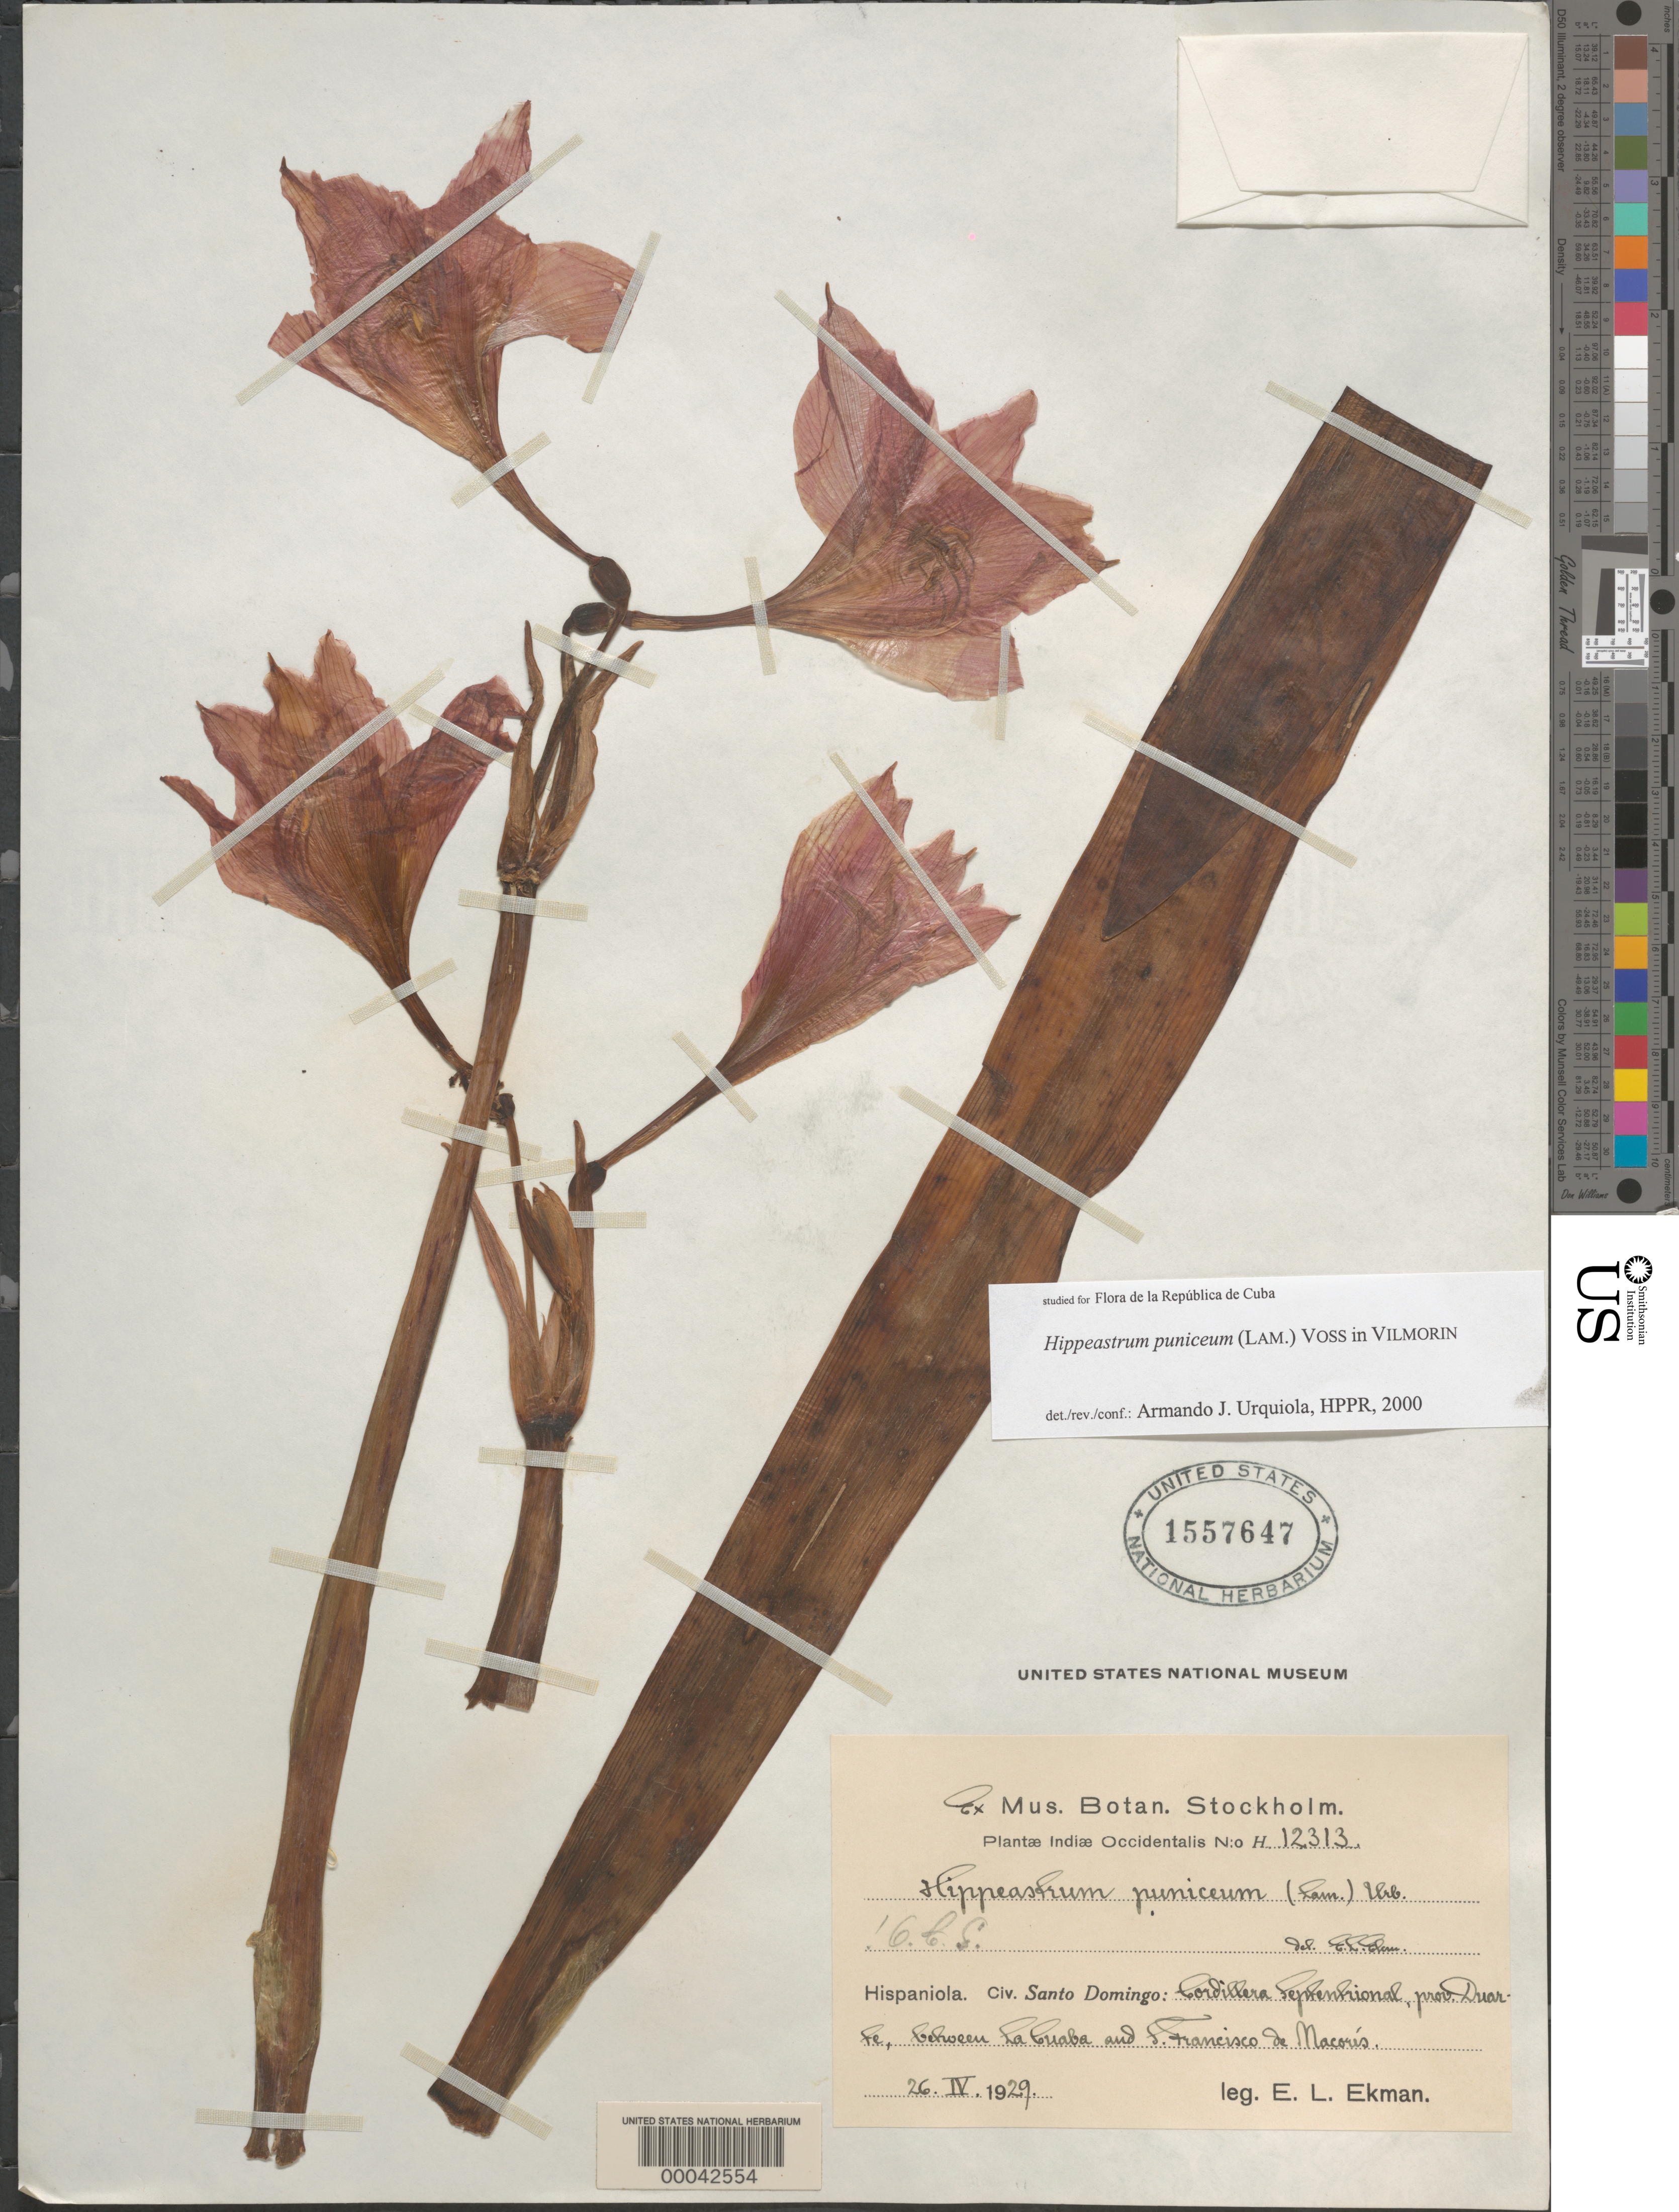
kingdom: Plantae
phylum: Tracheophyta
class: Liliopsida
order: Asparagales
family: Amaryllidaceae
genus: Hippeastrum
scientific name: Hippeastrum puniceum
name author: (Lam.) Voss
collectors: E. L. Ekman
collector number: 12313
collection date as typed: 26 Apr 1929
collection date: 1929-04-26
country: Dominican Republic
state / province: Duarte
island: Hispaniola Island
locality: Between la cuaba and s. francisco de macoris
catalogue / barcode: US 1557647